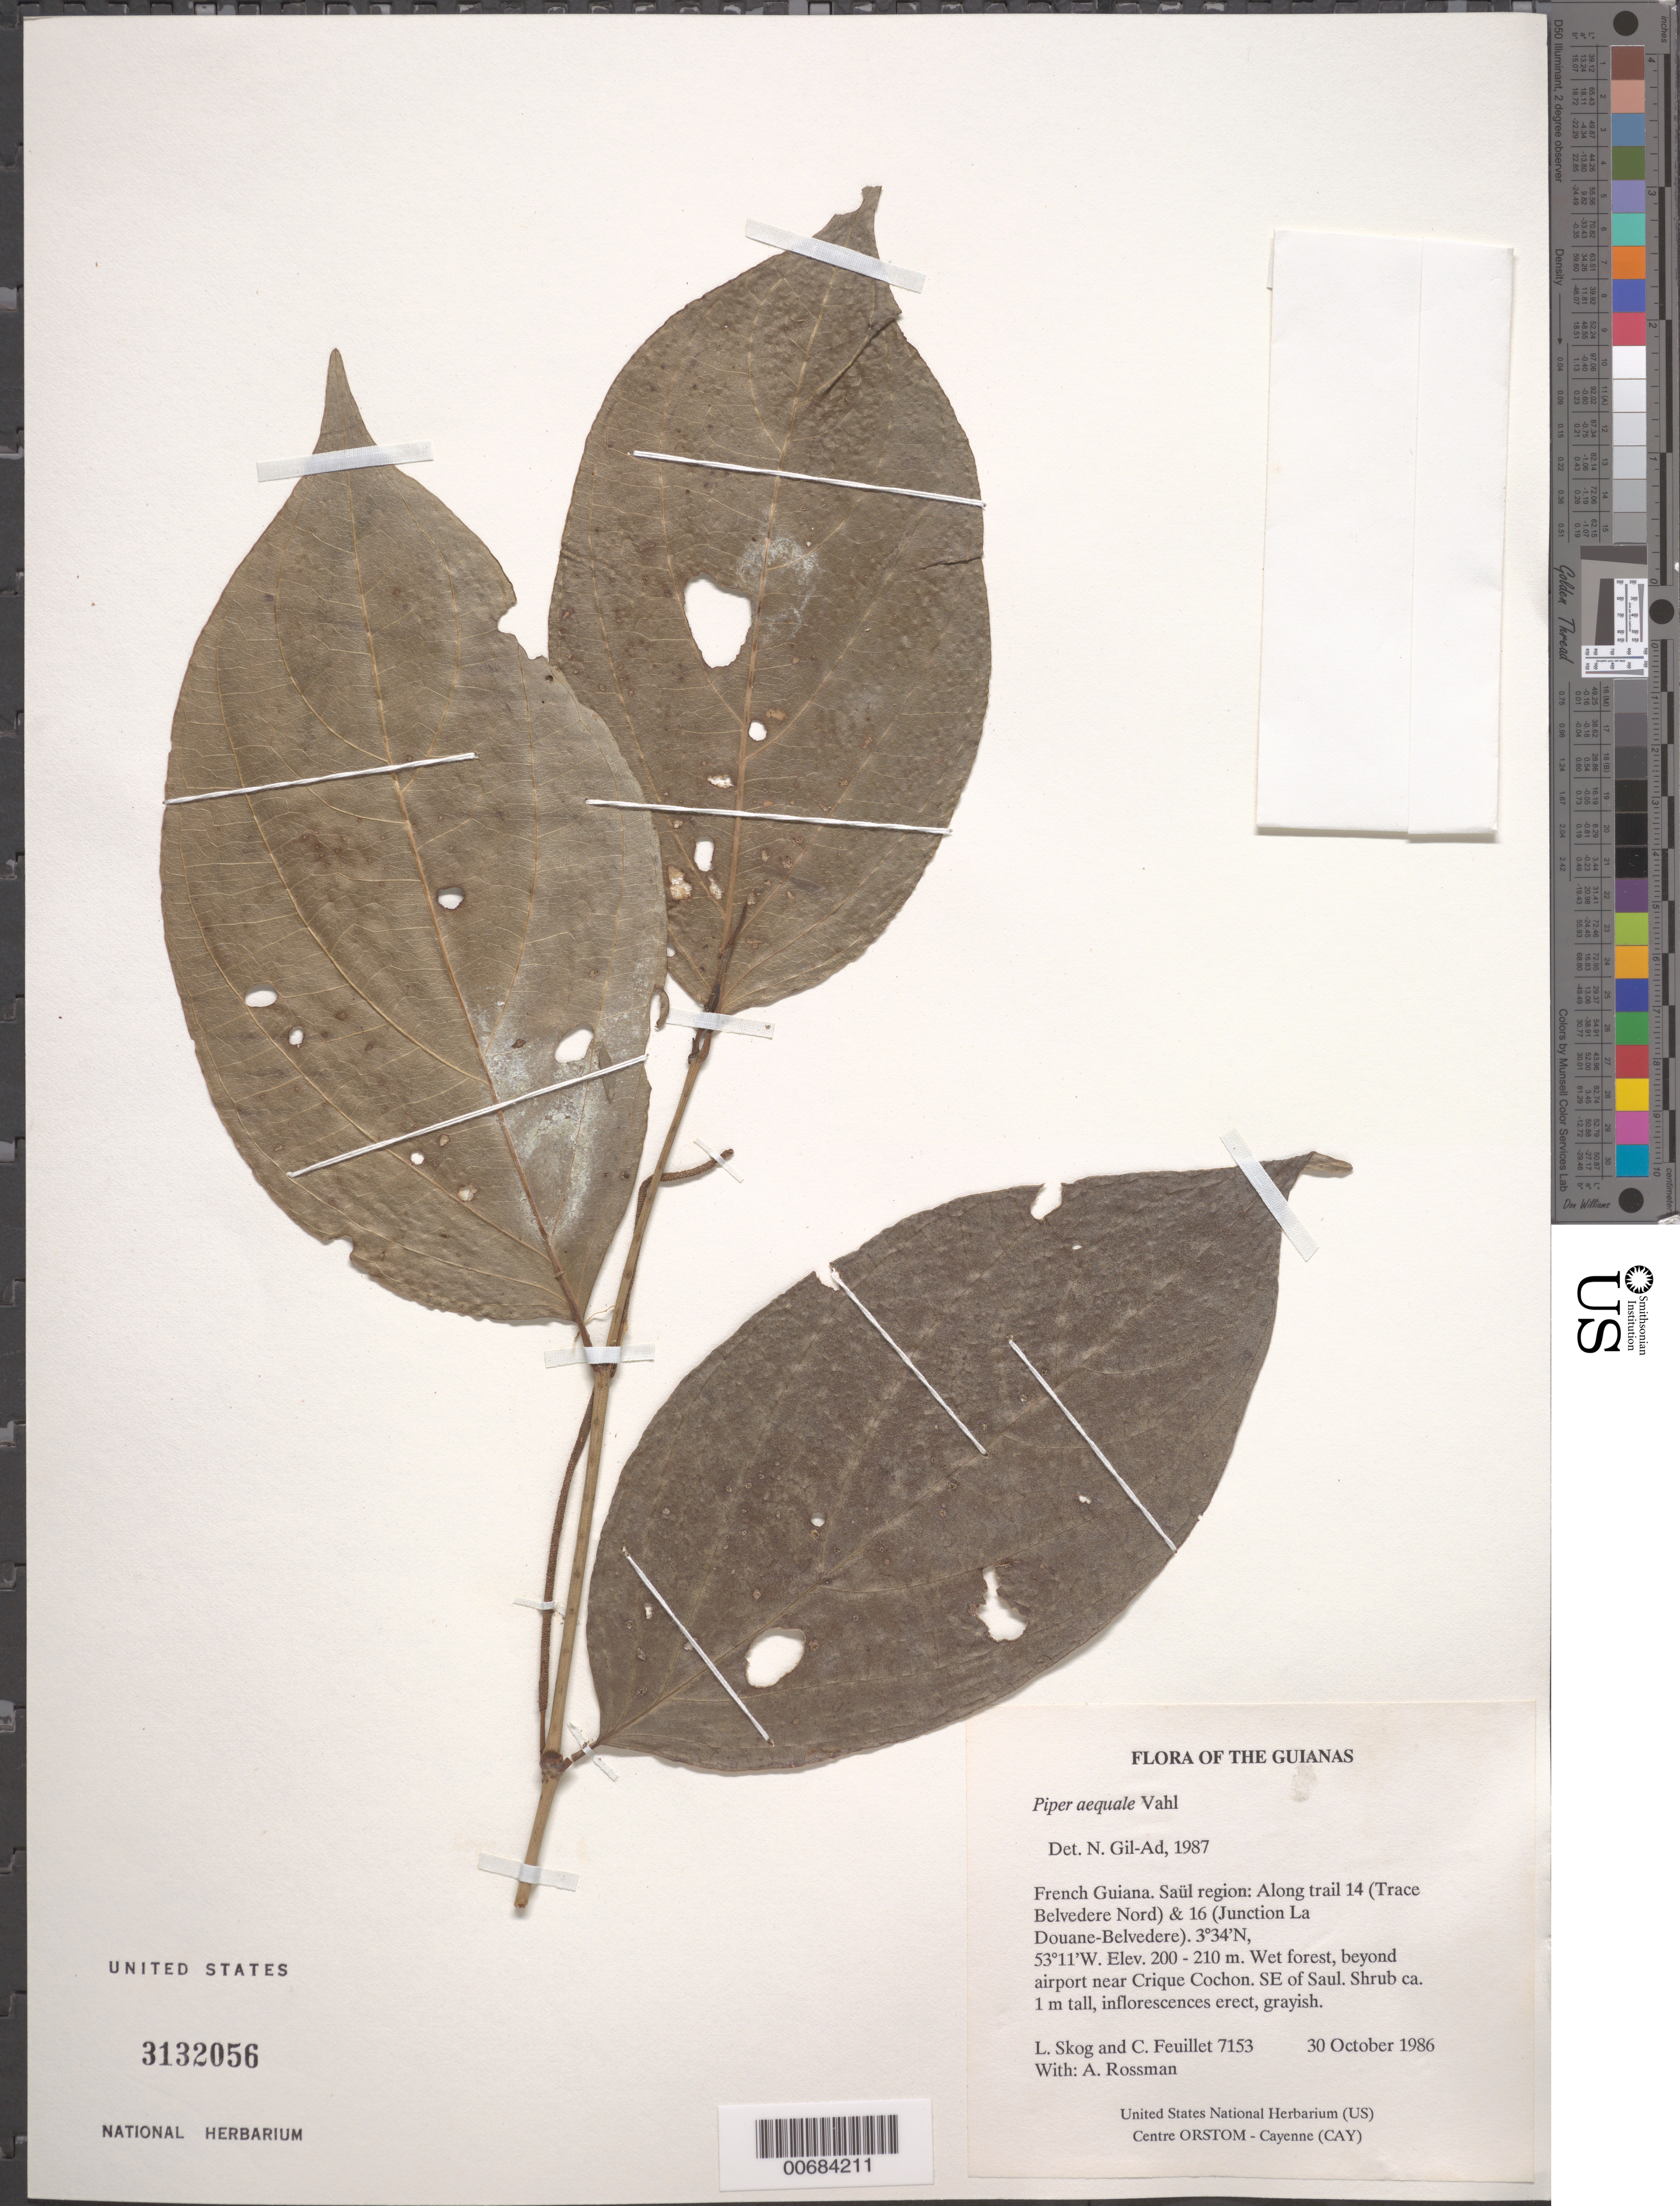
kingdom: Plantae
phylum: Tracheophyta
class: Magnoliopsida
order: Piperales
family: Piperaceae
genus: Piper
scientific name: Piper aequale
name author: Vahl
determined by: Gil-Ad, N. L.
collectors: L. E. Skog, C. Feuillet & A. Rossman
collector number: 7153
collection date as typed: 30 October 1986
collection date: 1986-10-30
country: French Guiana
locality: SE of Saül along trail 14 (Trace Belvedere Nord) & 16 (Junction La Douane-Belvedere)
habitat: Wet forest, beyond airport near Crique Cochon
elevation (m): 200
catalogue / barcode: US 3132056